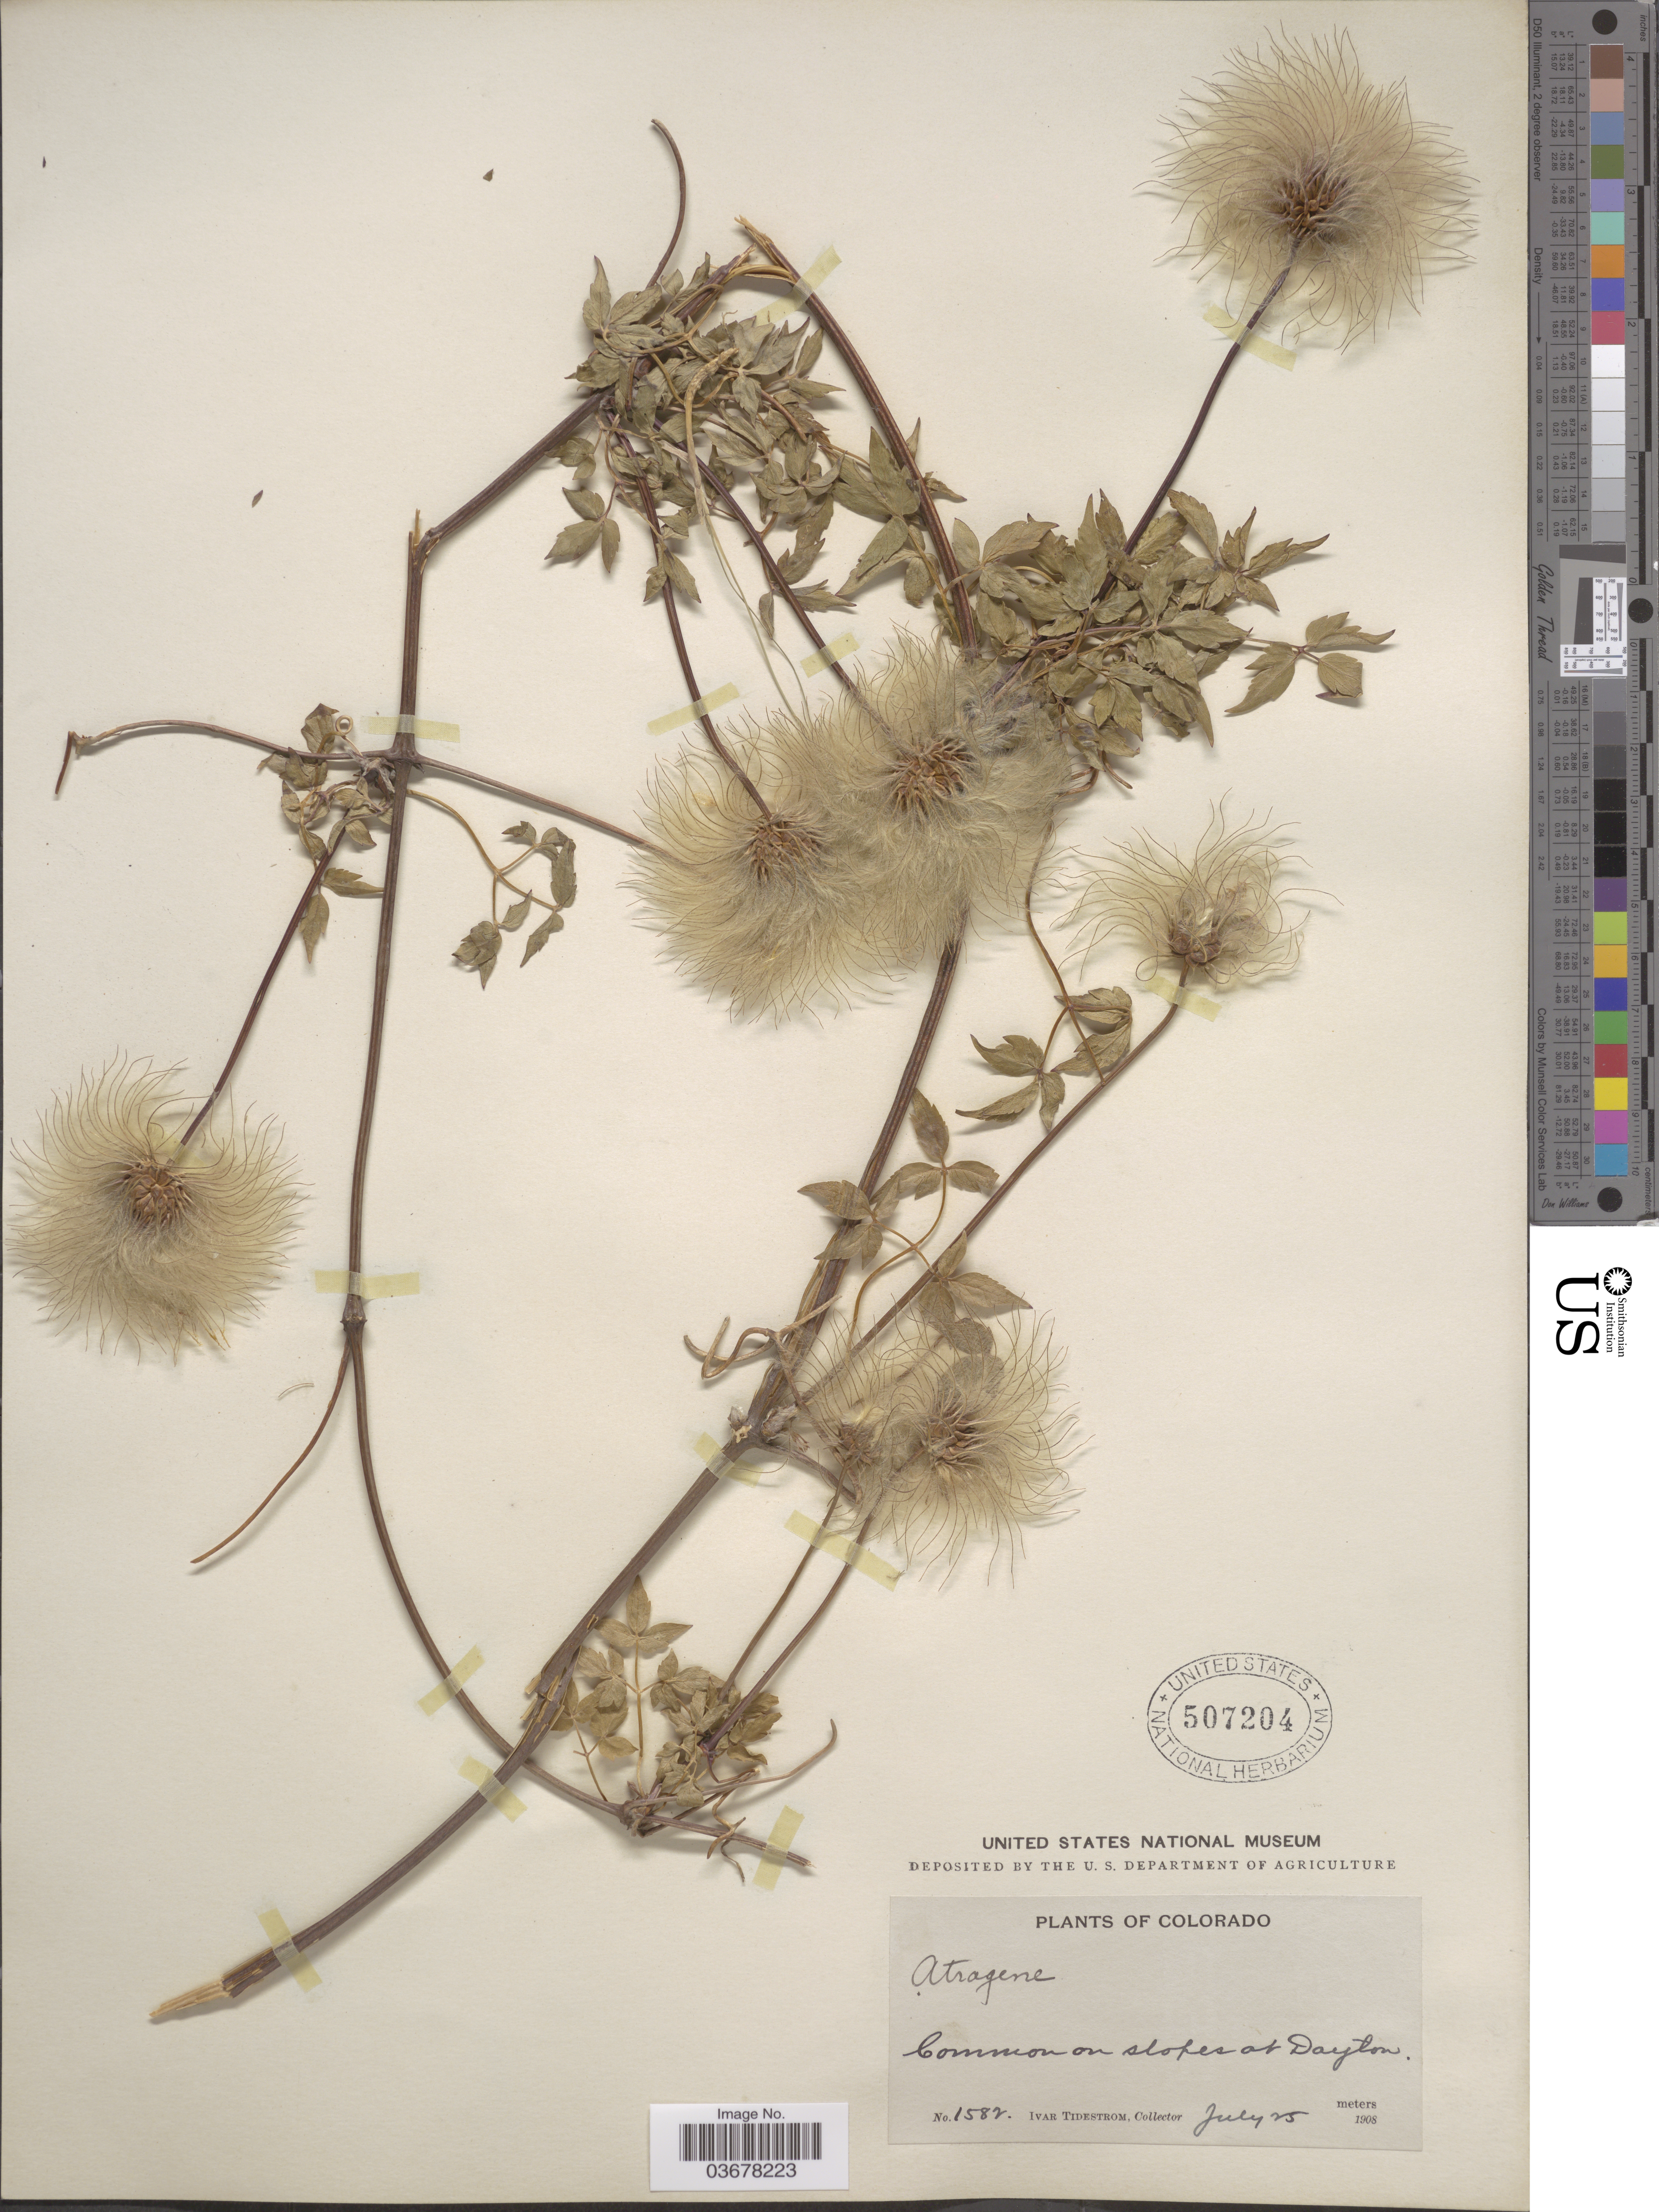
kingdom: Plantae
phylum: Tracheophyta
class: Magnoliopsida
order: Ranunculales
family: Ranunculaceae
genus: Clematis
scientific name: Clematis columbiana var. columbiana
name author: (Nutt.) Torr. & A. Gray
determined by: Strong, M. T., (US), Smithsonian Institution - National Museum of Natural History (UNITED STATES)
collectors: I. F. Tidestrom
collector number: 1582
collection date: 1908-07-25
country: United States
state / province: Colorado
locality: Slopes at Dayton.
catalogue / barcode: US 507204